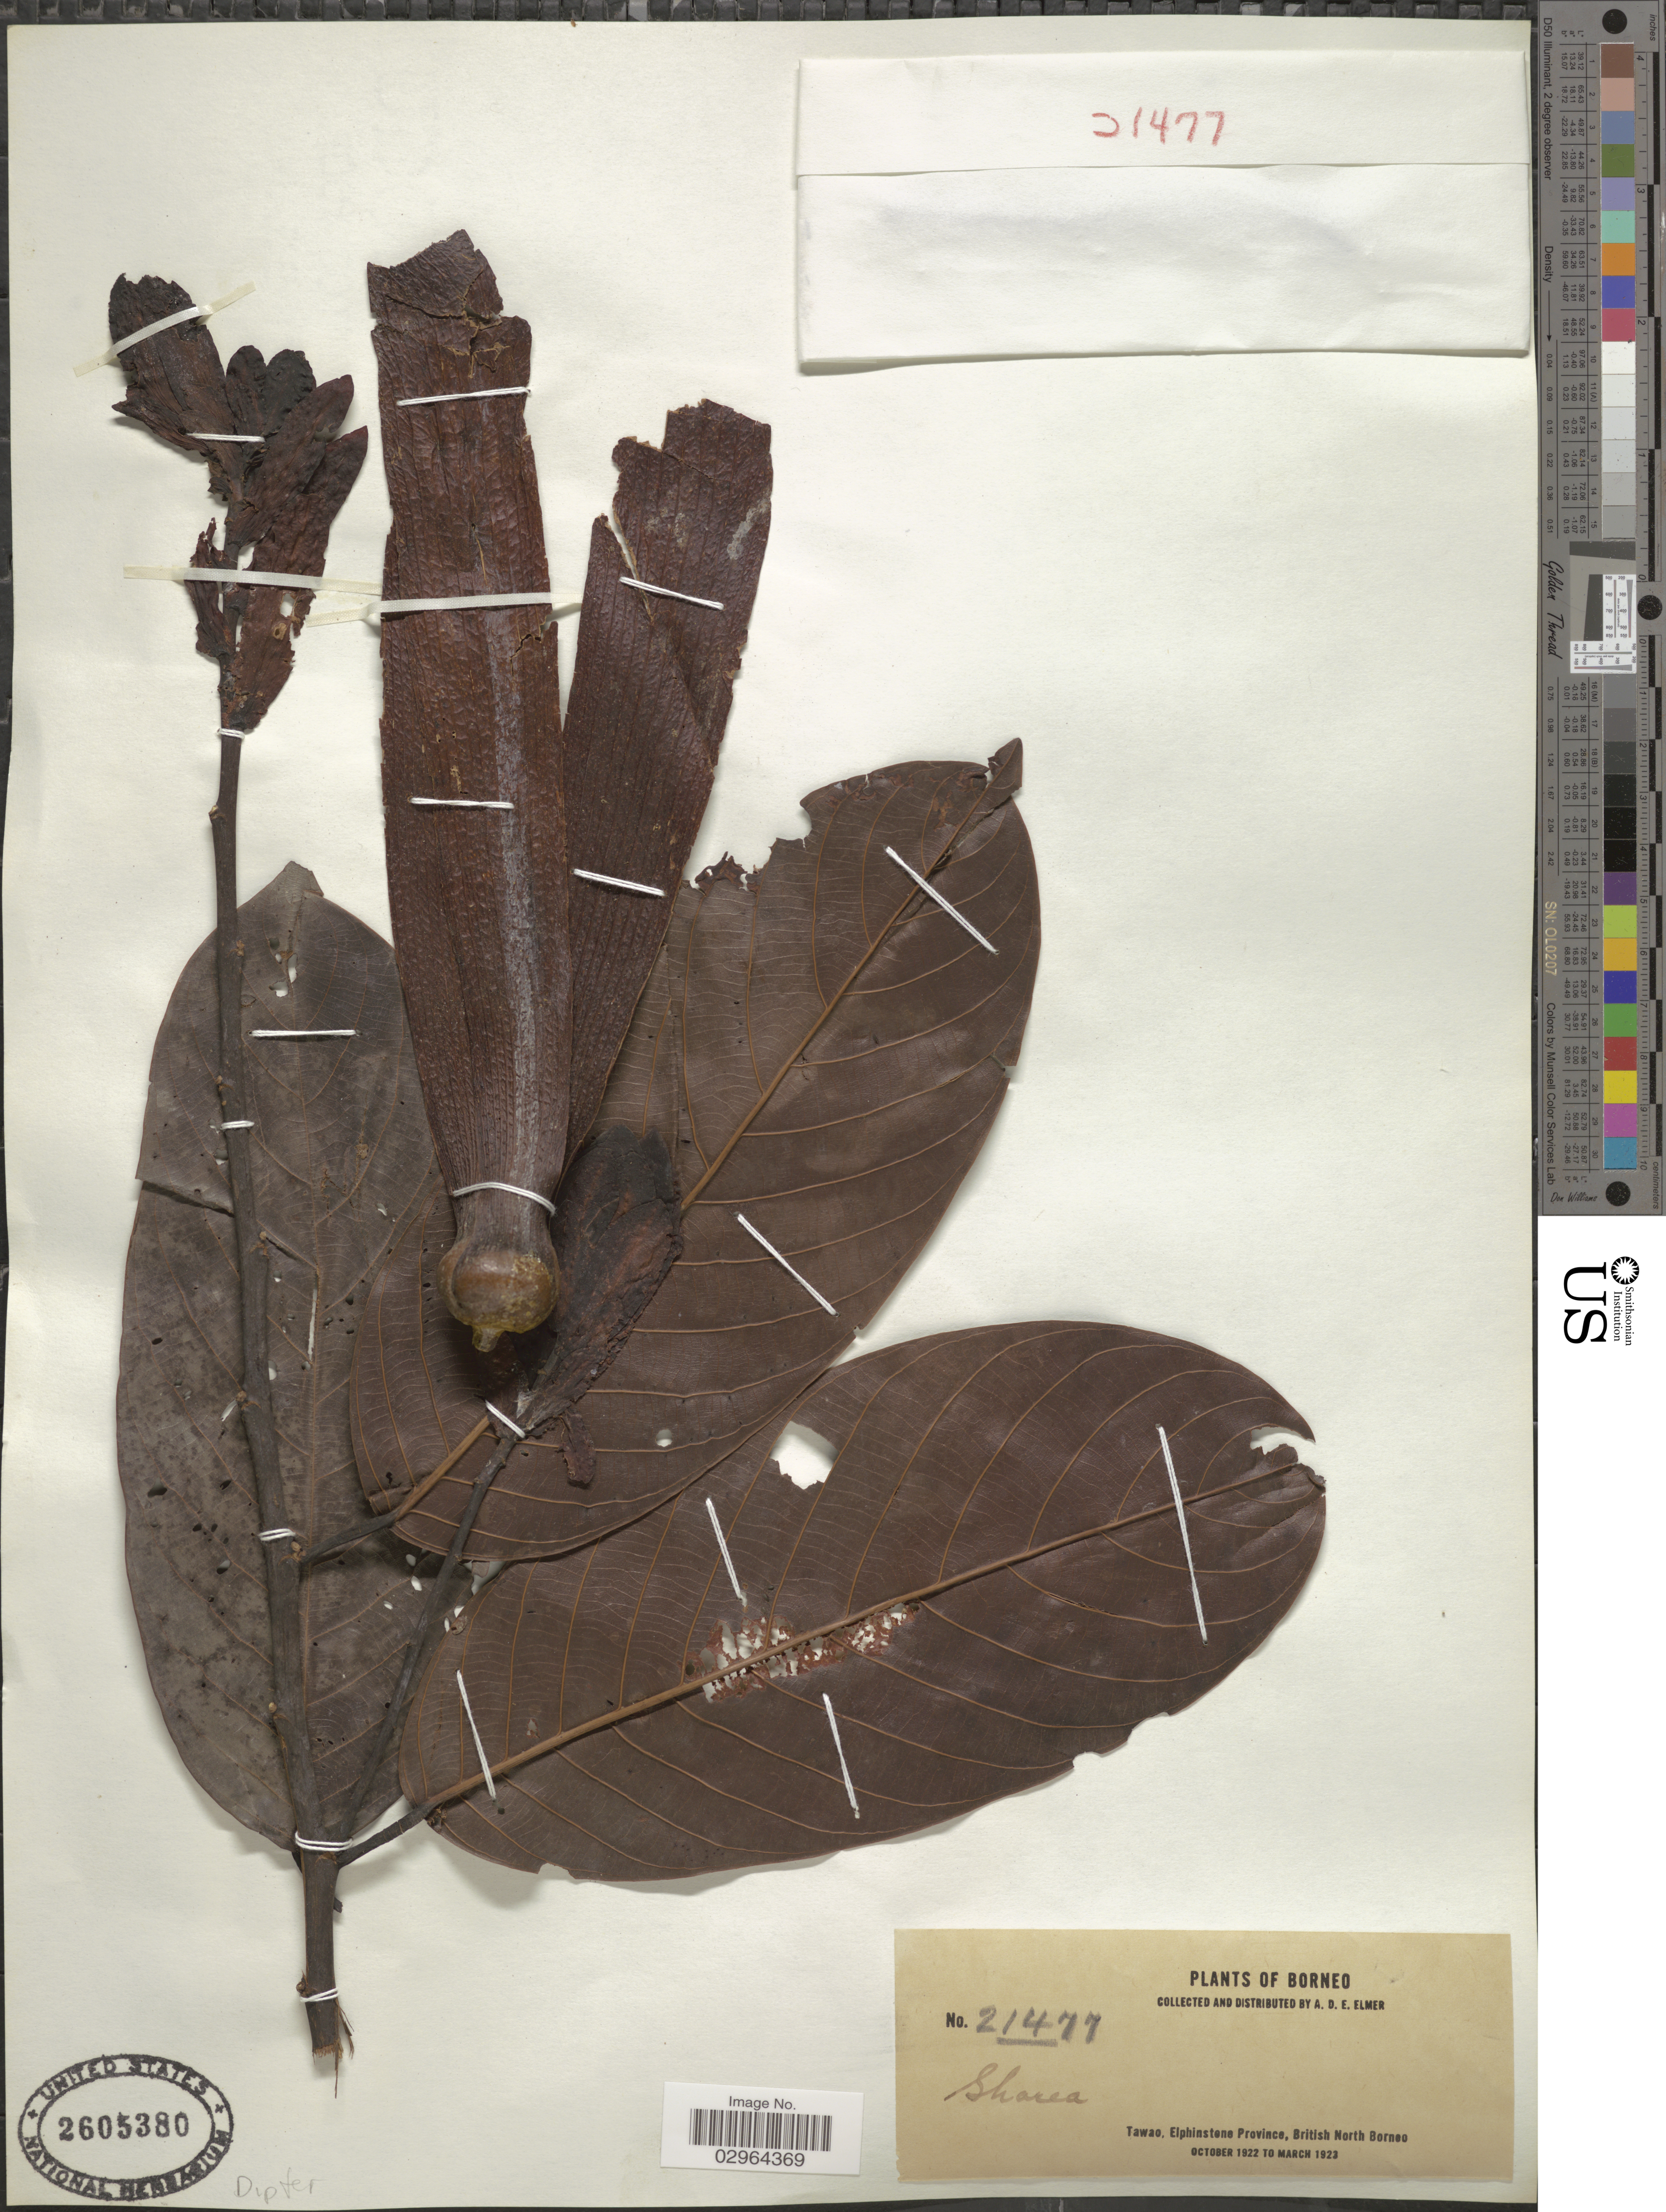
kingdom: Plantae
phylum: Tracheophyta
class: Magnoliopsida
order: Malvales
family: Dipterocarpaceae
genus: Rubroshorea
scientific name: Rubroshorea pinanga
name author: (Scheff.) P.S. Ashton & J. Heck.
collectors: A. D. E. Elmer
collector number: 21477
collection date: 1922-10/1923-03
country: Malaysia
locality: Borneo. Tawao, Elphinstone Province, British North Borneo.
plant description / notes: Cited by Merrill, Pl. Elm. Born. 203. 1929.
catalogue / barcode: US 2605380